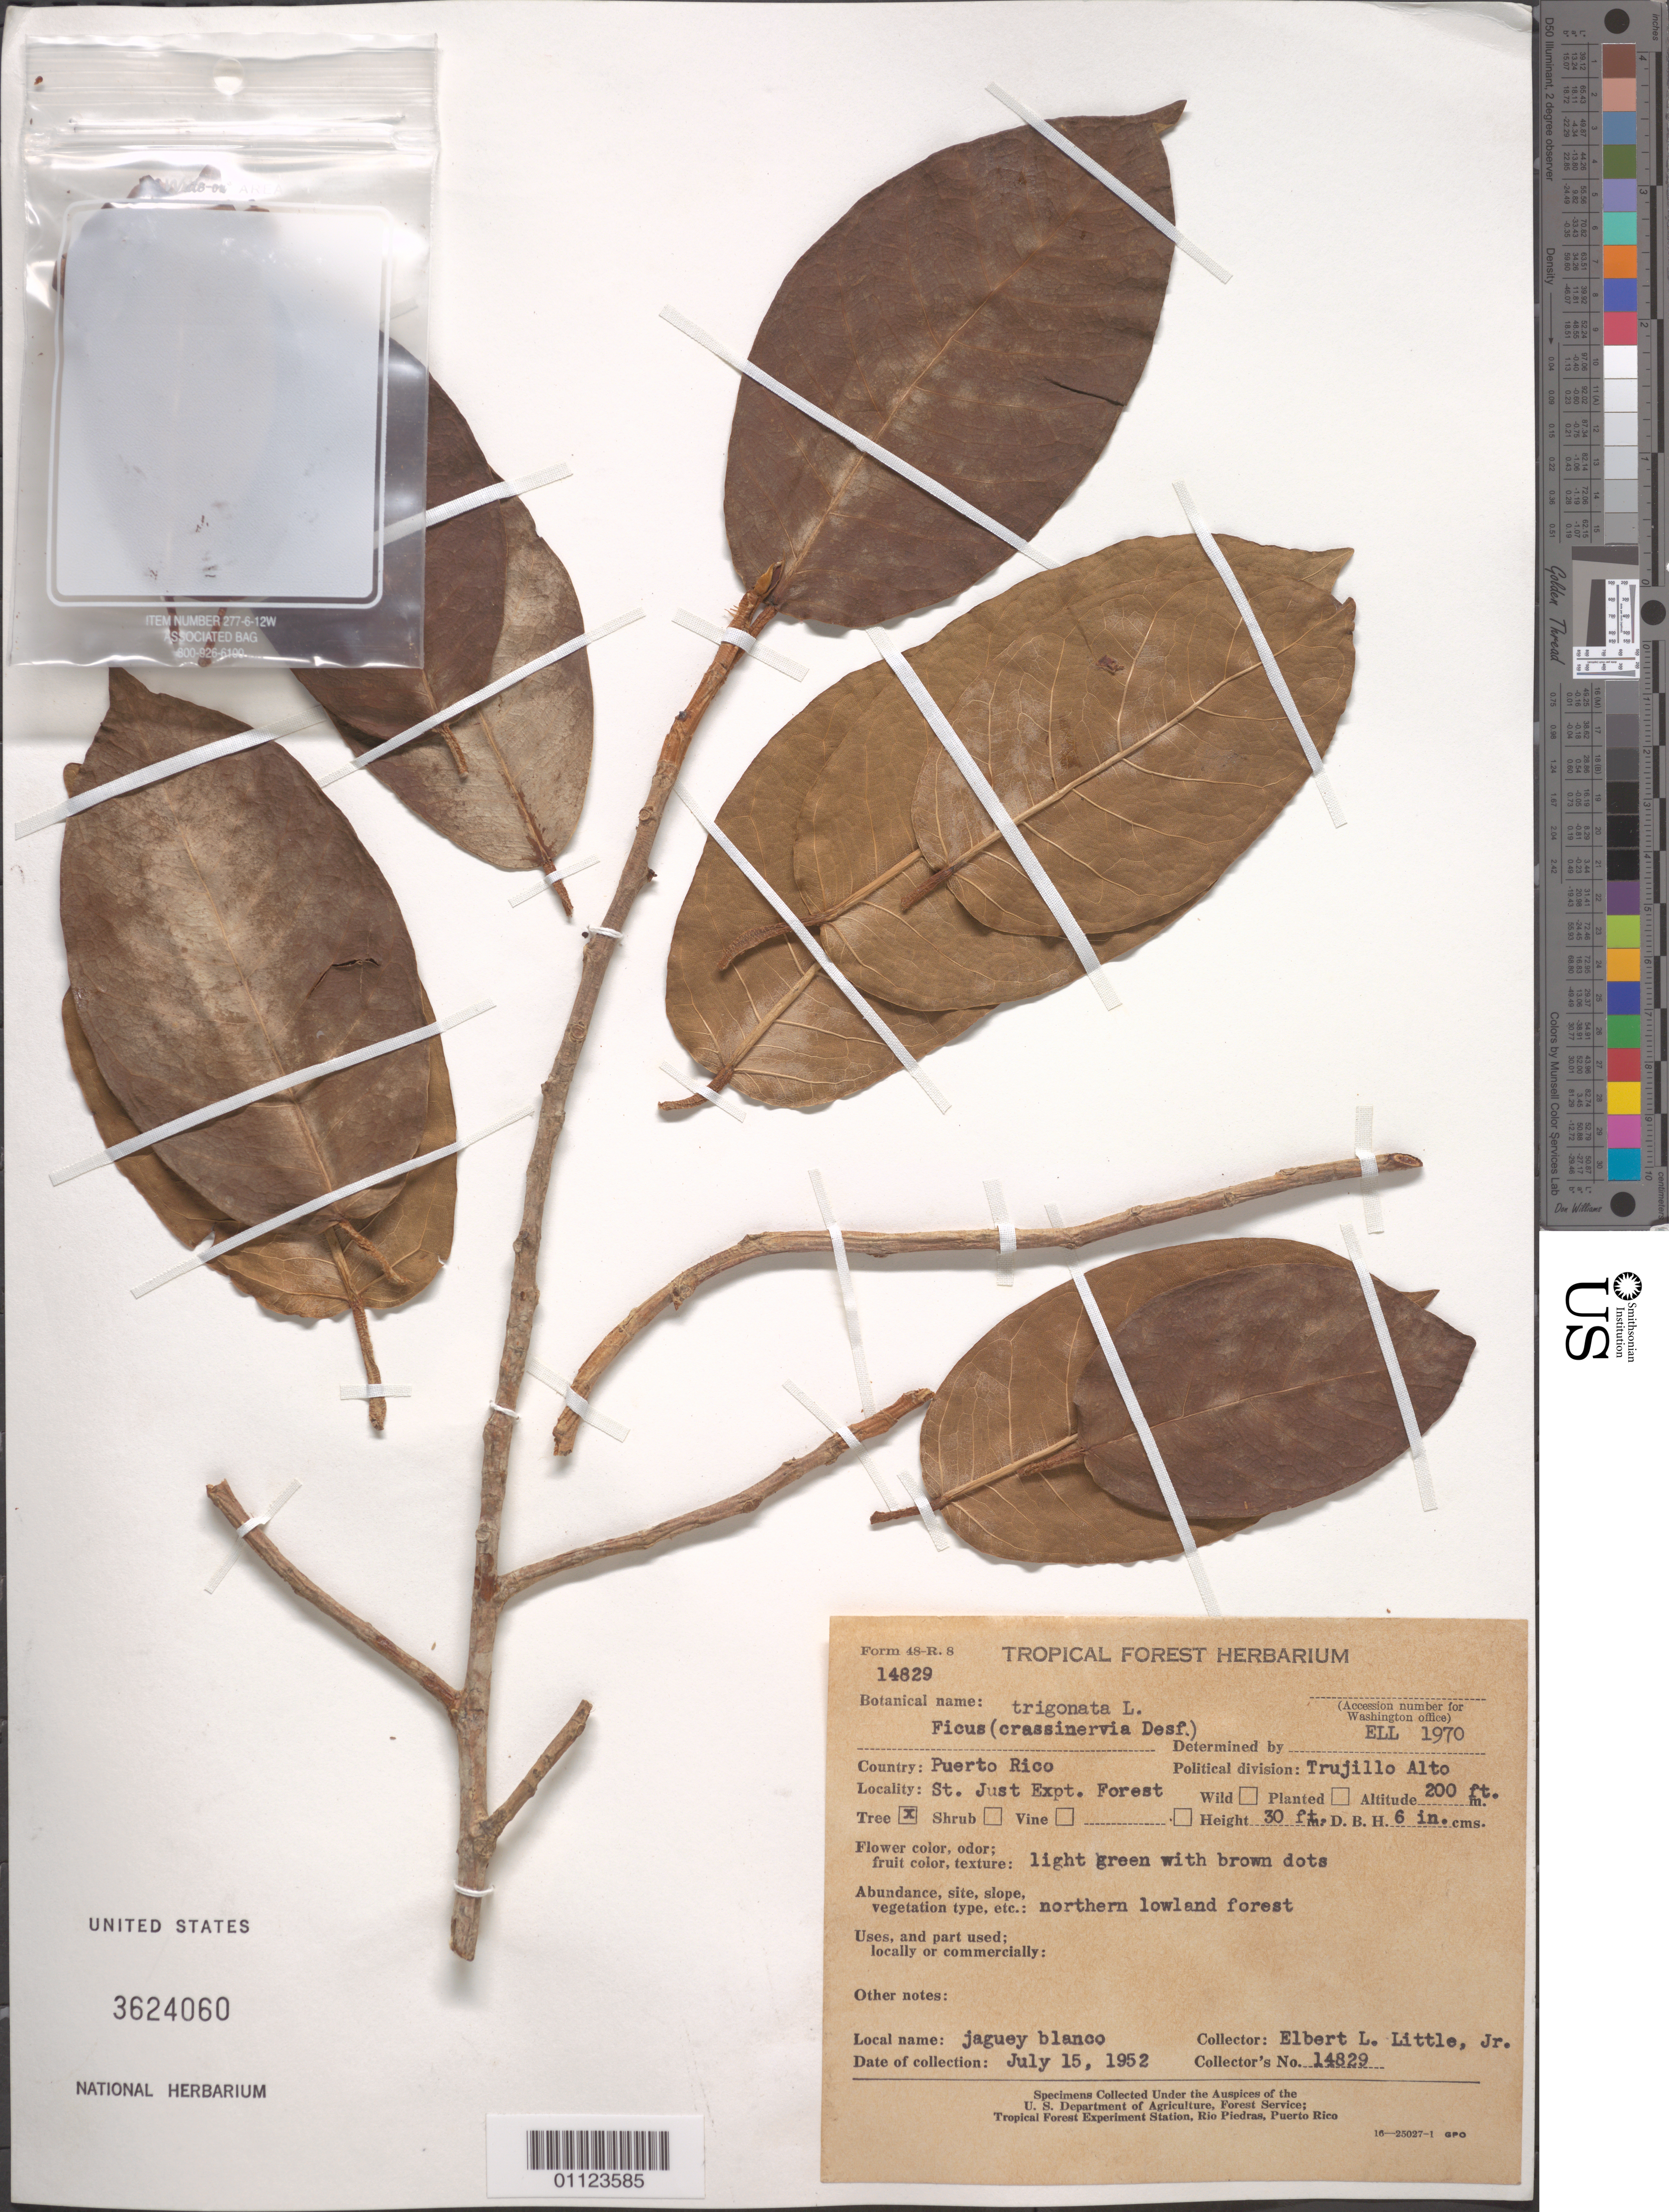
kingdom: Plantae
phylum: Tracheophyta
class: Magnoliopsida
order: Rosales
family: Moraceae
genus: Ficus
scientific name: Ficus trigonata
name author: L.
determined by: Little, Elbert L., Jr., (FSSR), United States Department of Agriculture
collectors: E. L. Little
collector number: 14829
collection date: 1952-07-15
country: Puerto Rico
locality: Trujillo Alto. St. Just Expt. Forest.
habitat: Northern lowland forest.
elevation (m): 61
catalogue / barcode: US 3624060